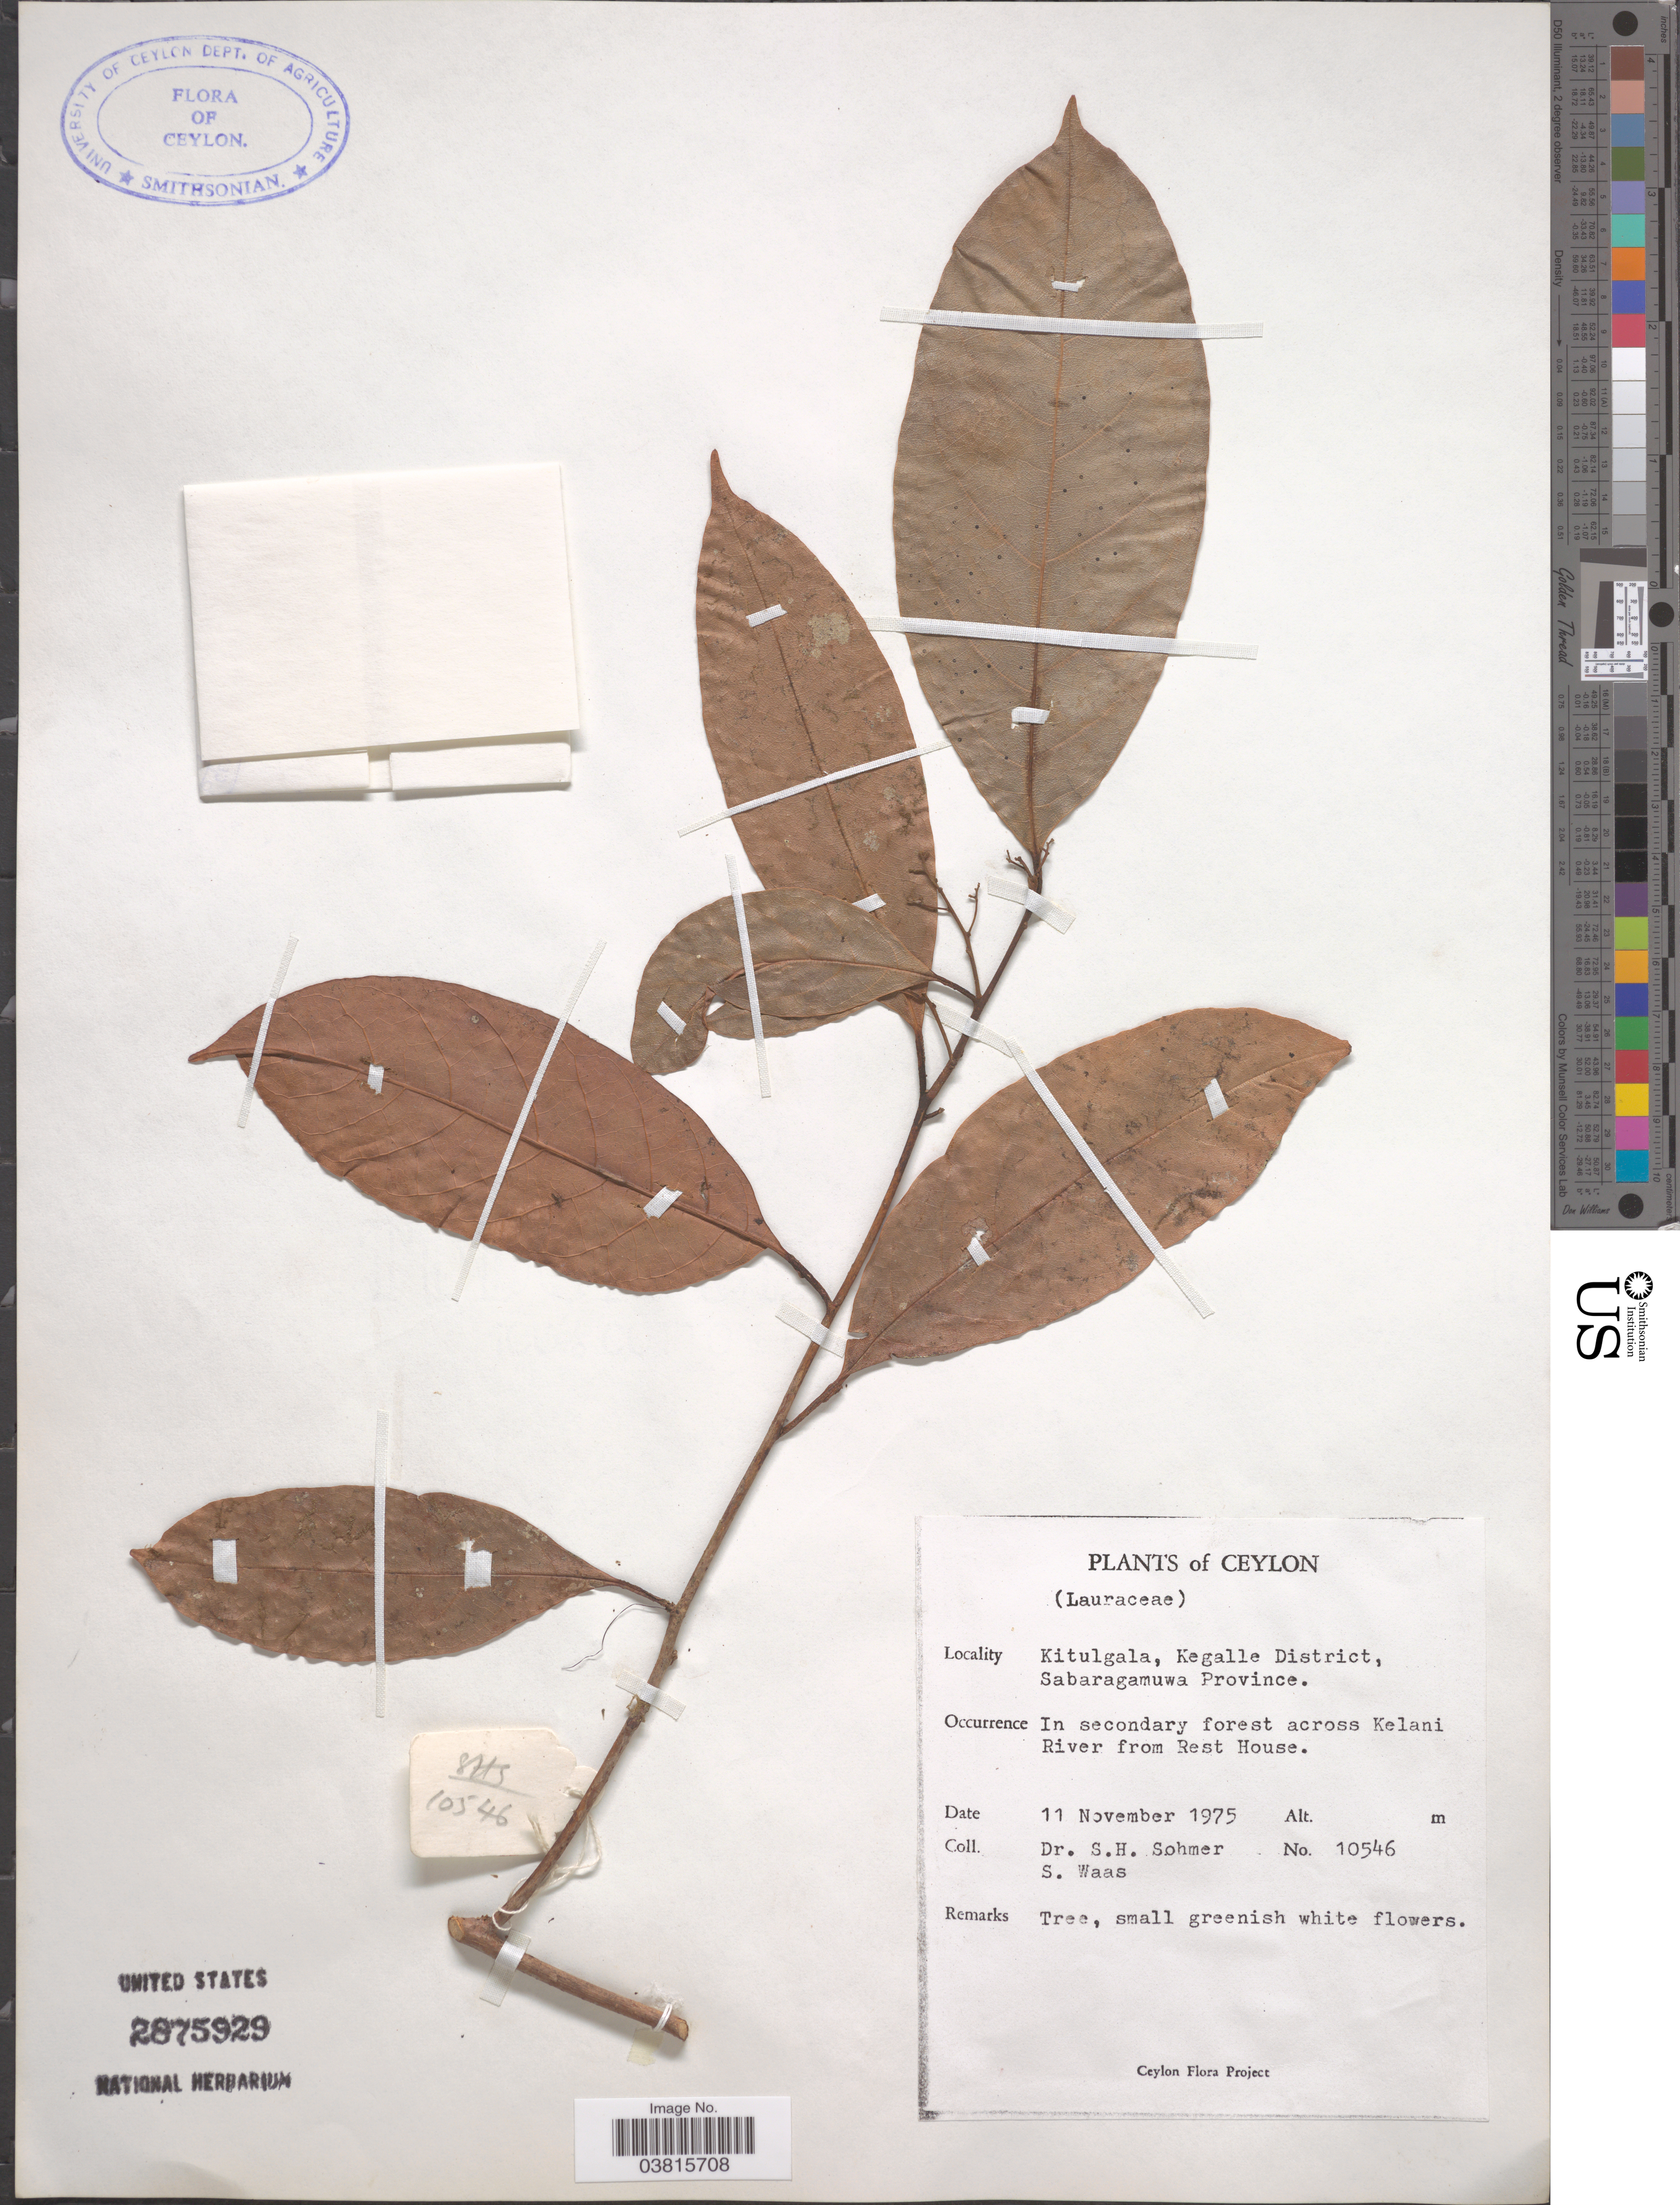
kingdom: Plantae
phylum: Tracheophyta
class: Magnoliopsida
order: Laurales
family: Lauraceae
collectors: S. H. Sohmer & S. Waas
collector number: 10546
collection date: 1975-11-11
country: Sri Lanka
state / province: Sabaragamuwa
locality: Ceylon. Kitulgala, Kegalle District. In secondary forest across Kelani River from Rest House.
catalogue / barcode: US 2875929